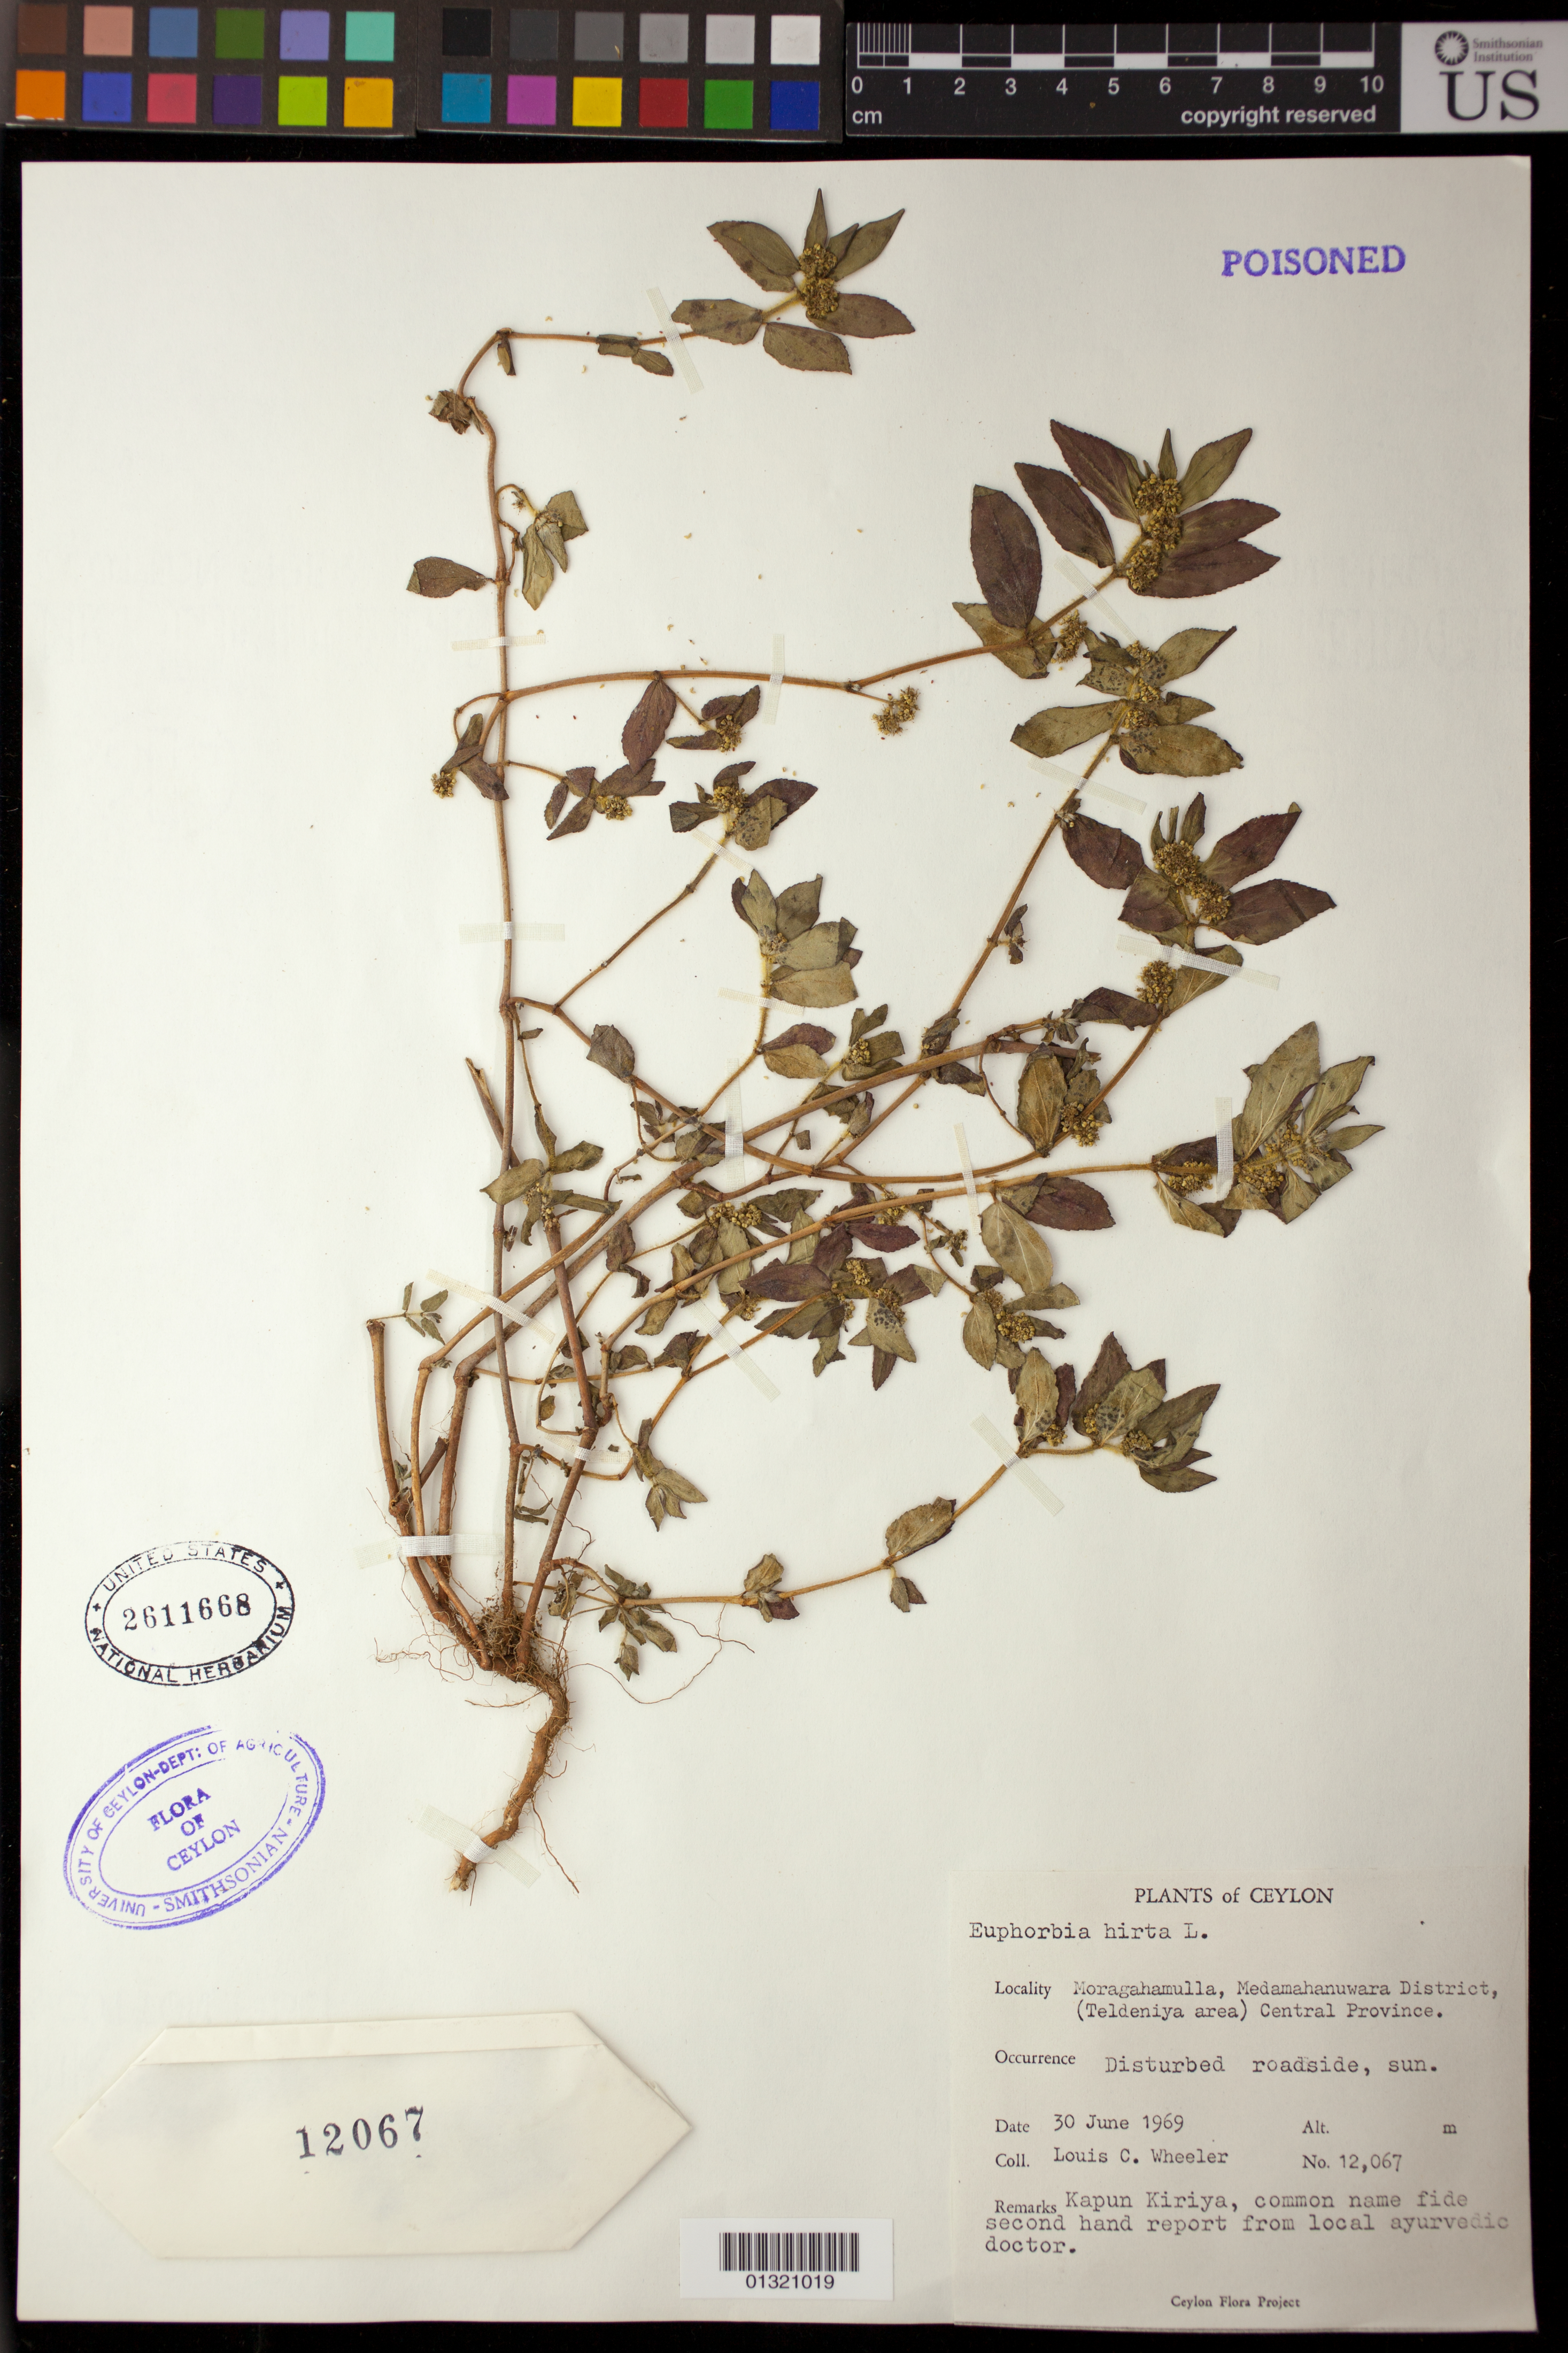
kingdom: Plantae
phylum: Tracheophyta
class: Magnoliopsida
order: Malpighiales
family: Euphorbiaceae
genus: Euphorbia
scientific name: Euphorbia hirta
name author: L.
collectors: L. C. Wheeler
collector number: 12067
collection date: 1969-06-30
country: Sri Lanka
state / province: Central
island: Ceylon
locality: Moragahamulla, Medamahanuwara District, (Teldeniya area)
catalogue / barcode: US 2611668